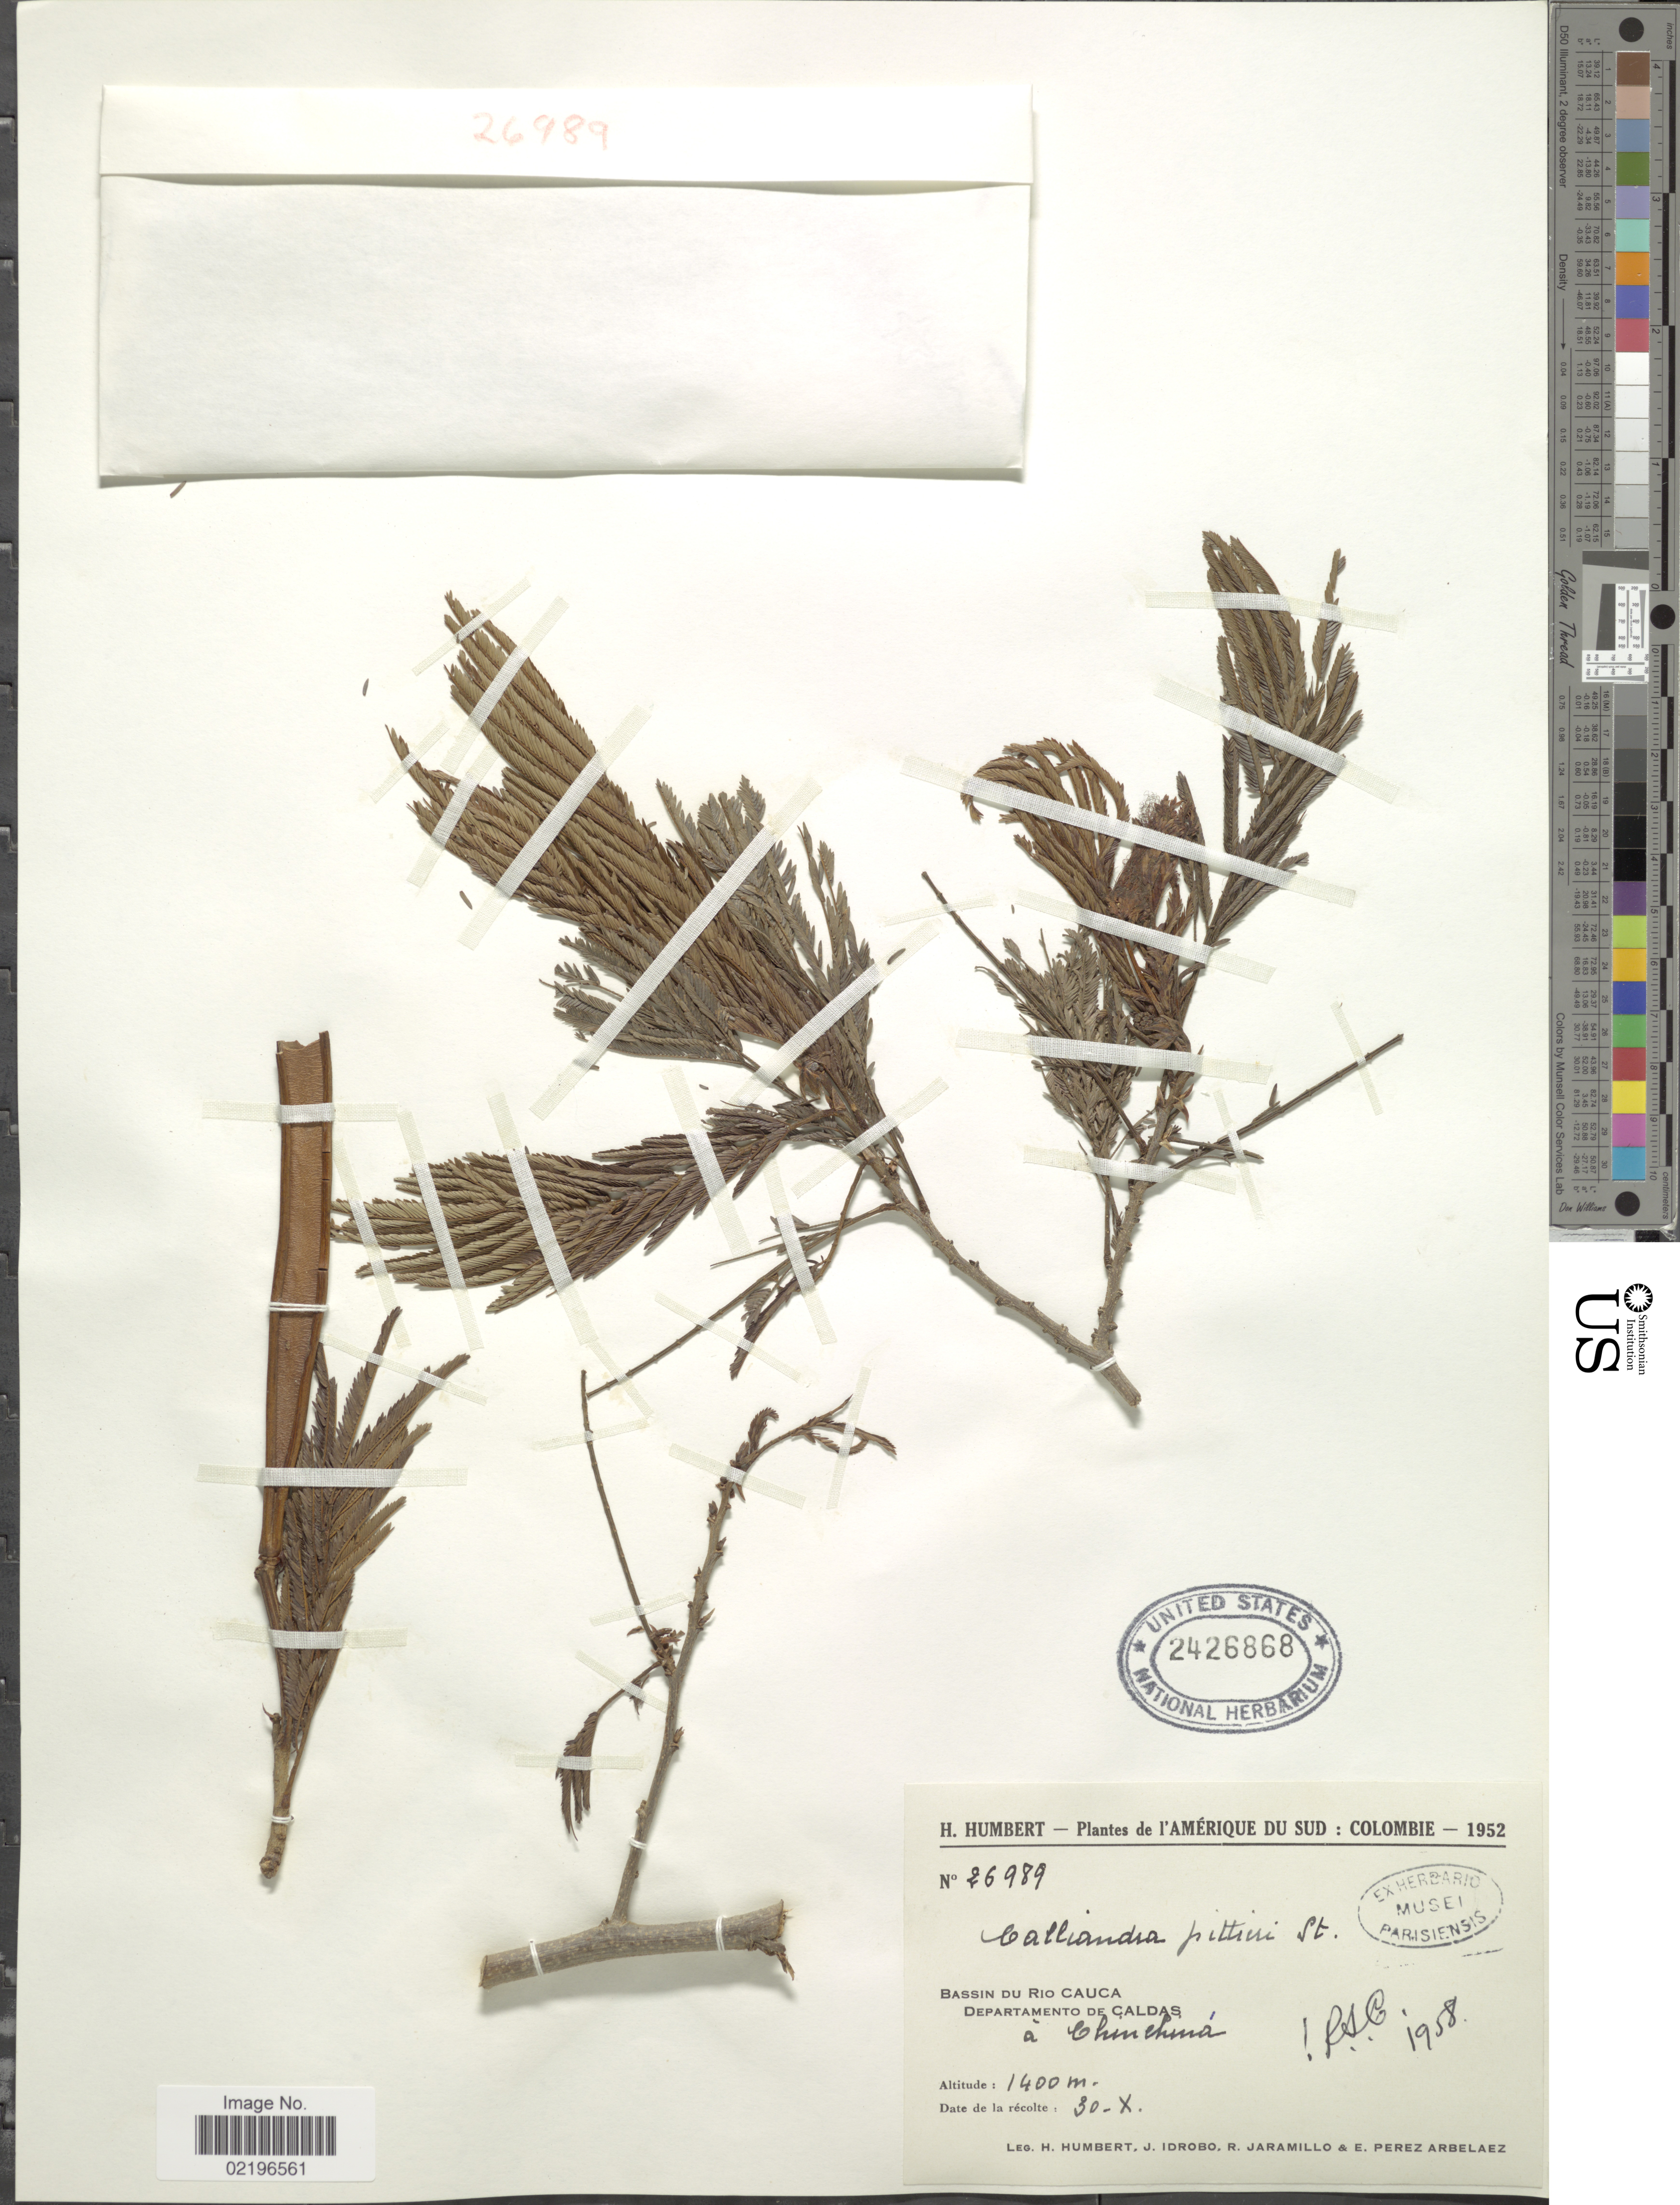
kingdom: Plantae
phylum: Tracheophyta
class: Magnoliopsida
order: Fabales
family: Fabaceae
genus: Calliandra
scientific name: Calliandra pittieri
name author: Standl.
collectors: H. Humbert, J. M. Idrobo, R. Jaramillo M. & E. Pérez Arbeláez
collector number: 26989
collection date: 1952-10-30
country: Colombia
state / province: Caldas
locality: Bassin du Rio Cauca. Departamento de Caldas a Chinchina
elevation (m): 1400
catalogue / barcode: US 2426868